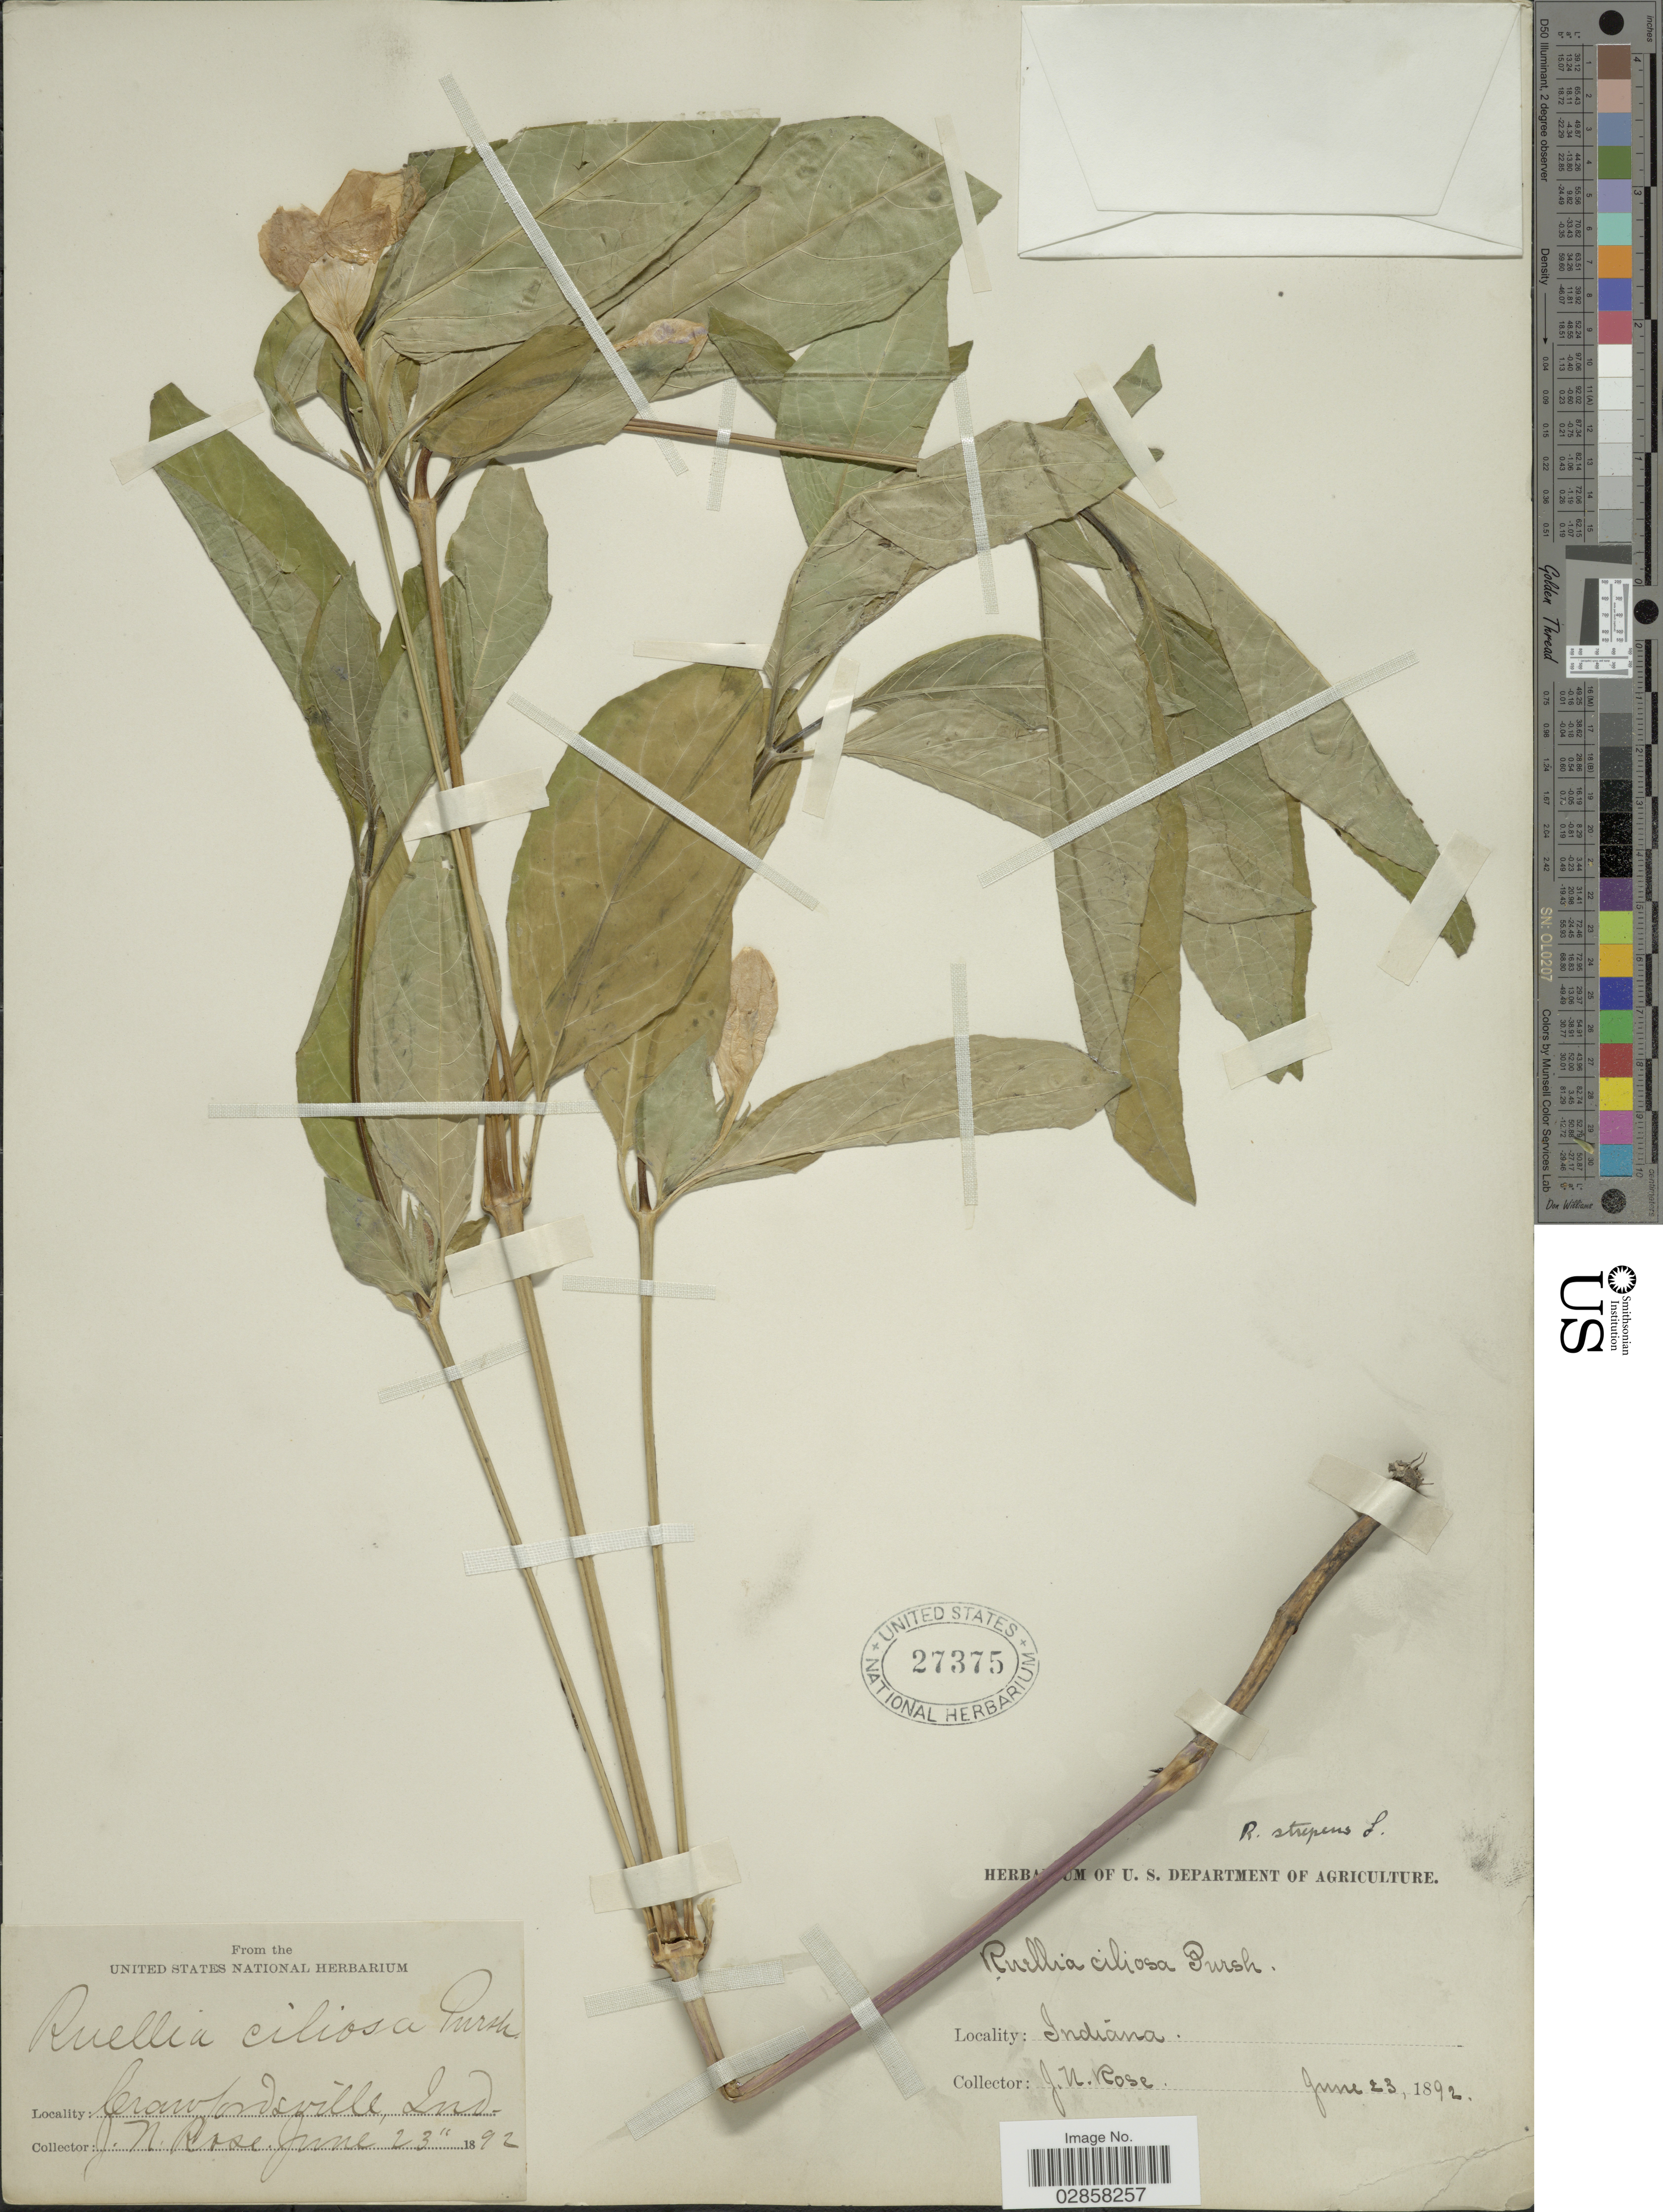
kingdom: Plantae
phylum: Tracheophyta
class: Magnoliopsida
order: Lamiales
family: Acanthaceae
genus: Ruellia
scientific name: Ruellia strepens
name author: L.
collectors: J. N. Rose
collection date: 1892-11-23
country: United States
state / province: Indiana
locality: Crawfordsville.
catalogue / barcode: US 27375